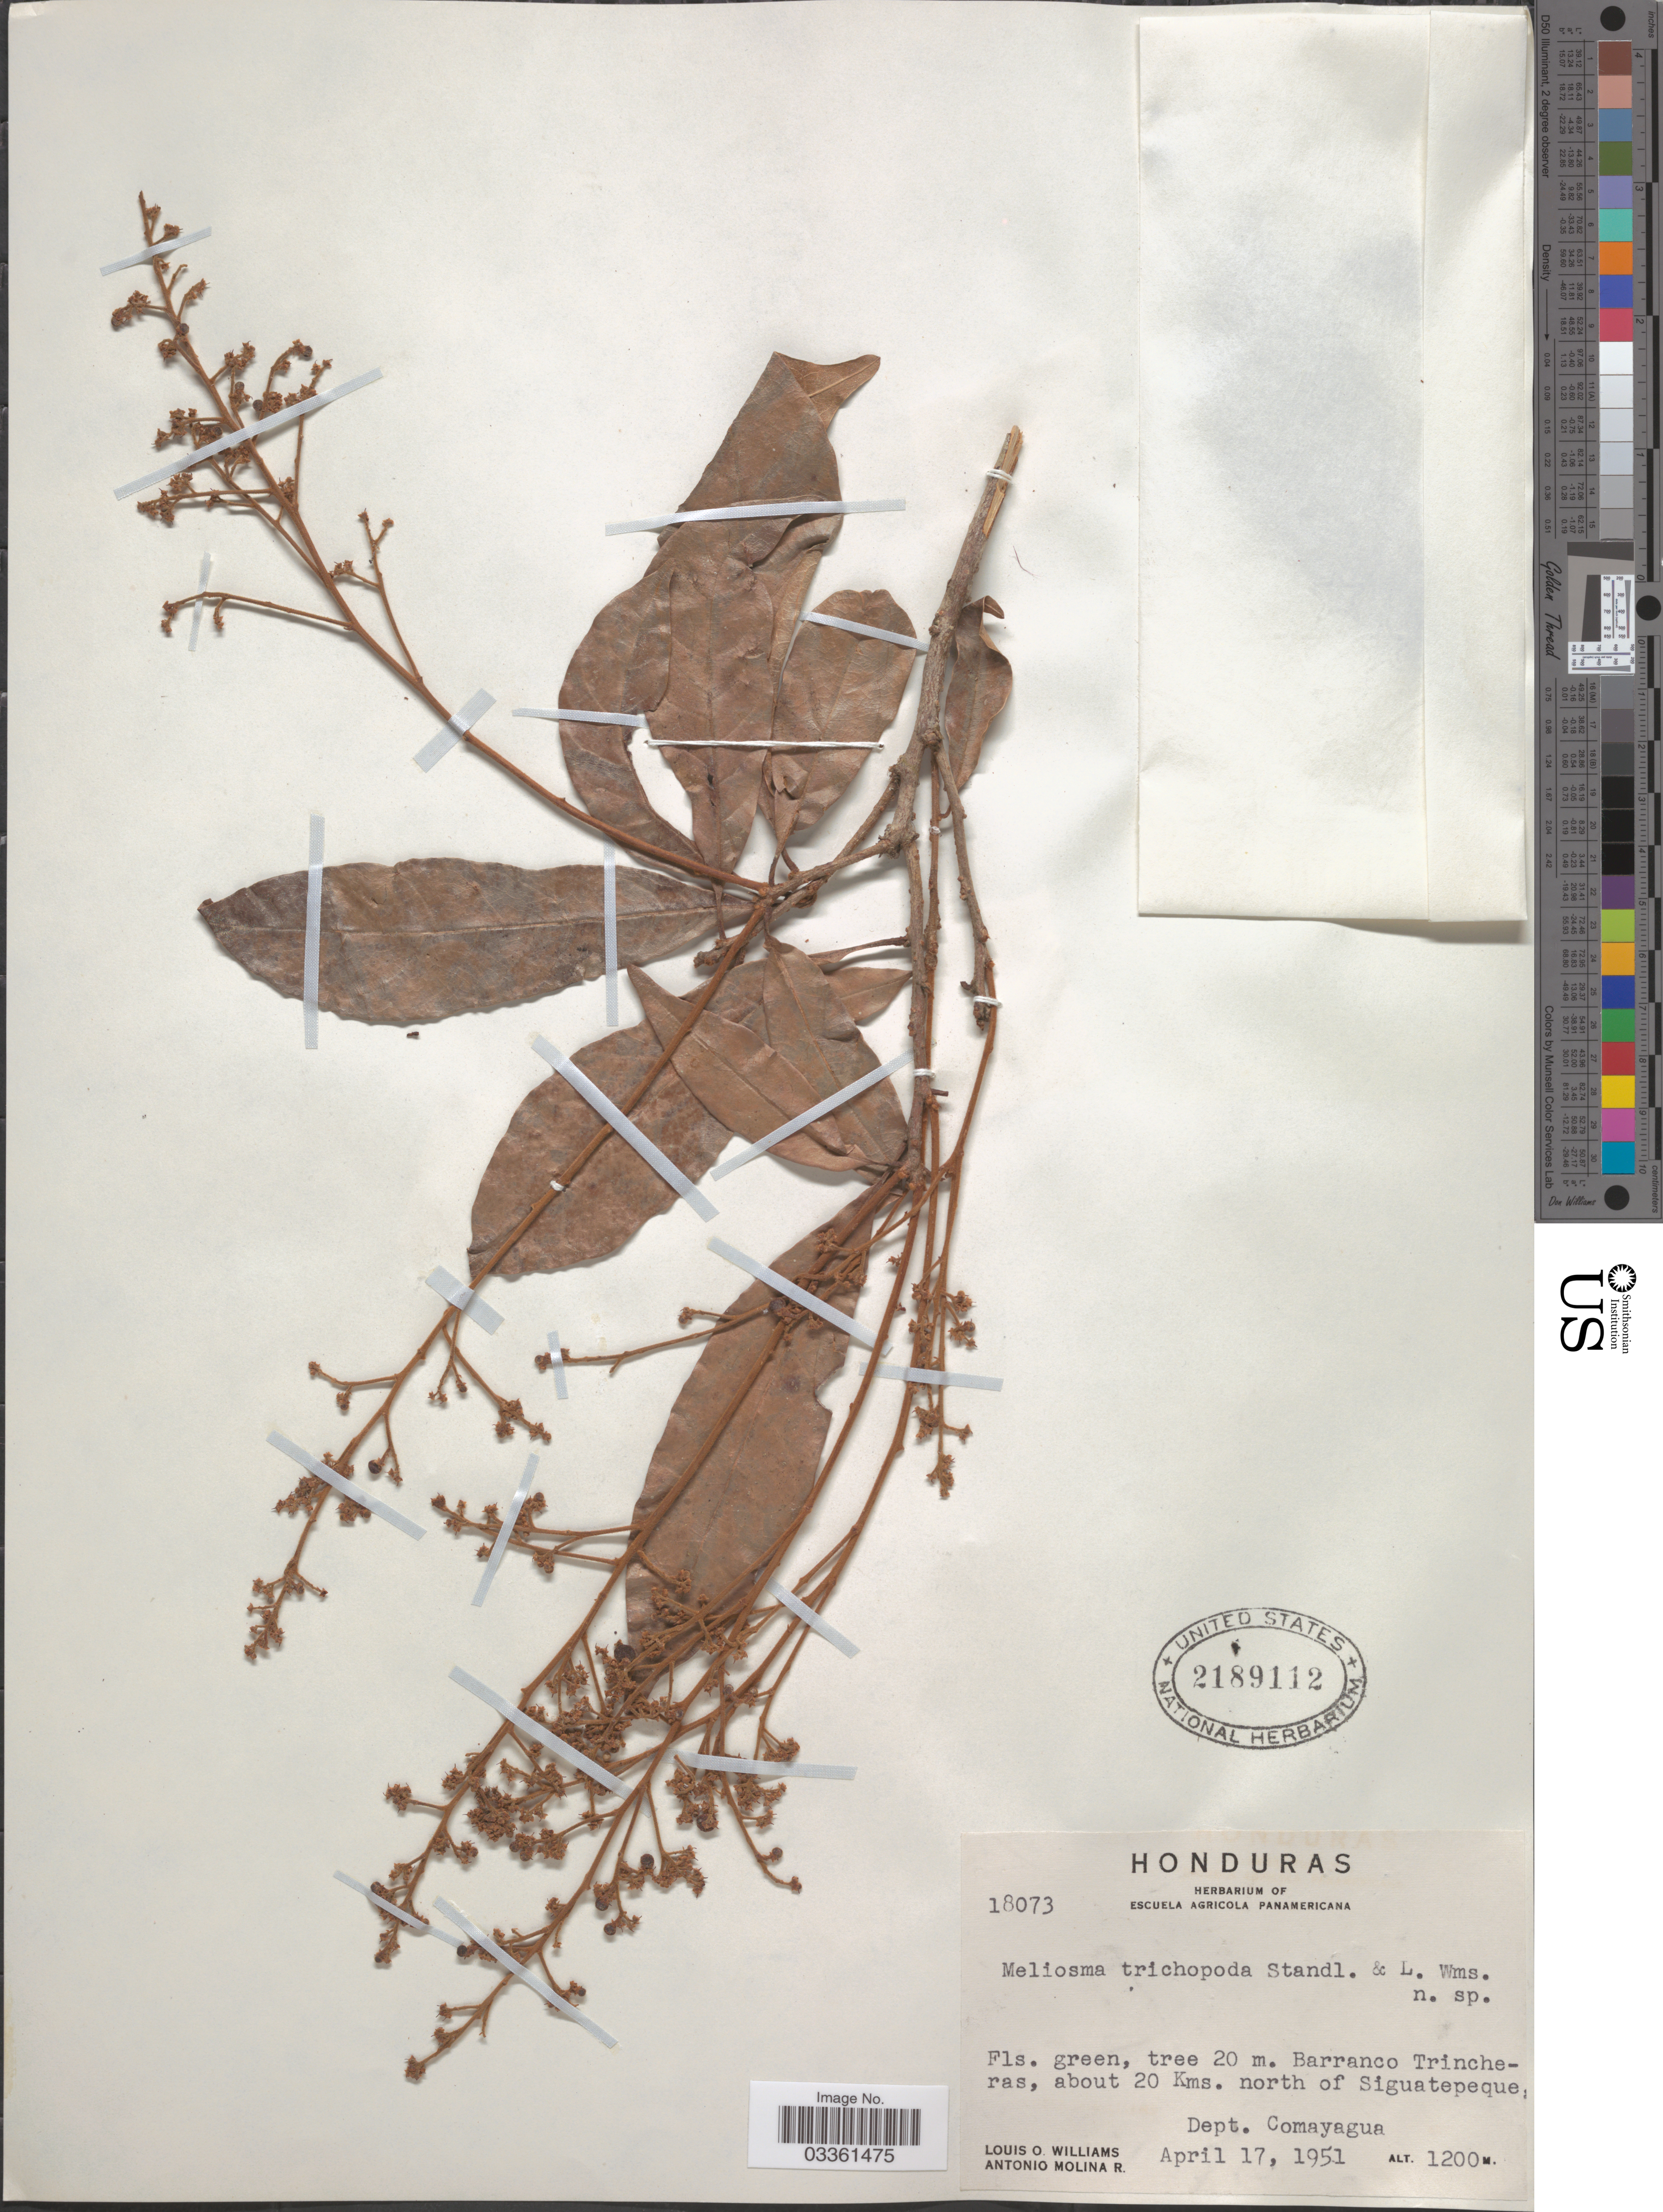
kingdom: Plantae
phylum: Tracheophyta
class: Magnoliopsida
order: Proteales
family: Sabiaceae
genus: Meliosma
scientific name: Meliosma sp.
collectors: L. O. Williams & A. Molina R.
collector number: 18073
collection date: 1951-04-17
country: Honduras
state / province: Comayagua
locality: Barranco Trincheras, about 20 Kms. north of Siguatepeque, Dept. Comayagua.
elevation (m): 1200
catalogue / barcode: US 2189112